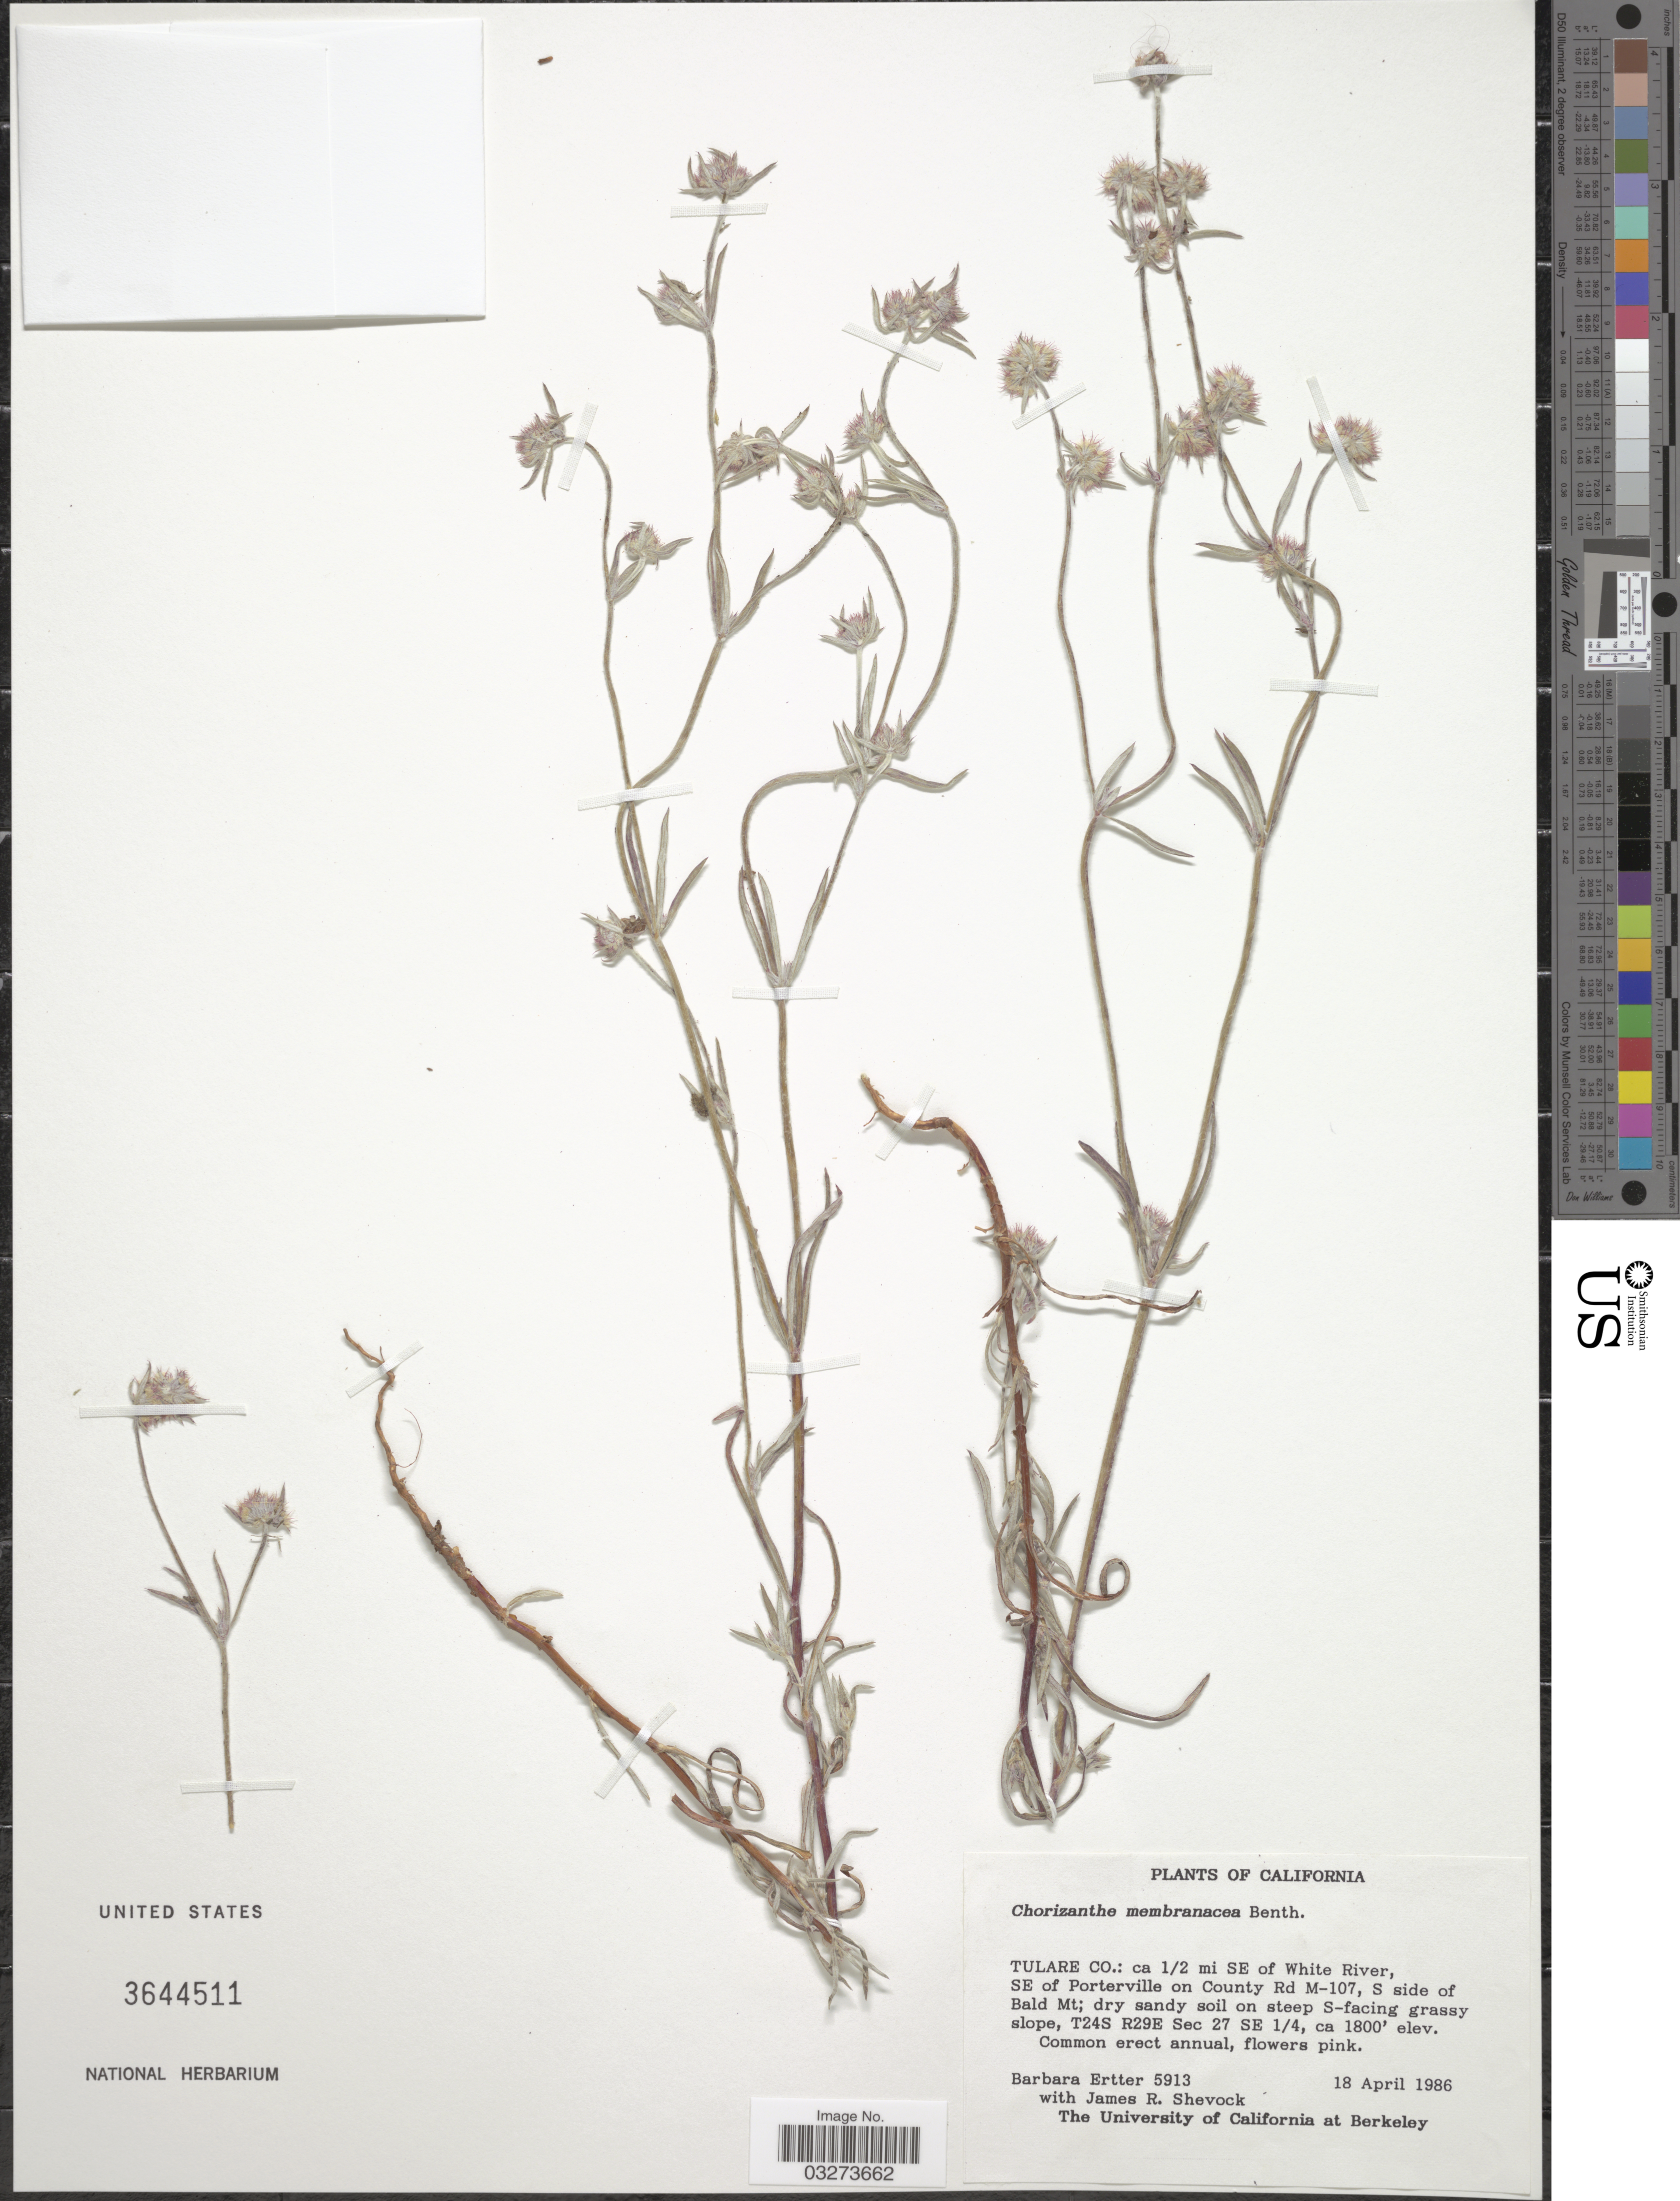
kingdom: Plantae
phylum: Tracheophyta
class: Magnoliopsida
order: Caryophyllales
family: Polygonaceae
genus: Chorizanthe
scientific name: Chorizanthe membranacea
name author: Benth.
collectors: B. Ertter & J. R. Shevock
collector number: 5913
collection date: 1986-04-18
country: United States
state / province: California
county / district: Tulare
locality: Tulare Co.: ca ½ mi SE of White River, SE of Porterville on County Rd M-107, S side of Bald Mt. T24S R29E Sec 27 SE ¼.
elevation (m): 549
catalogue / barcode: US 3644511